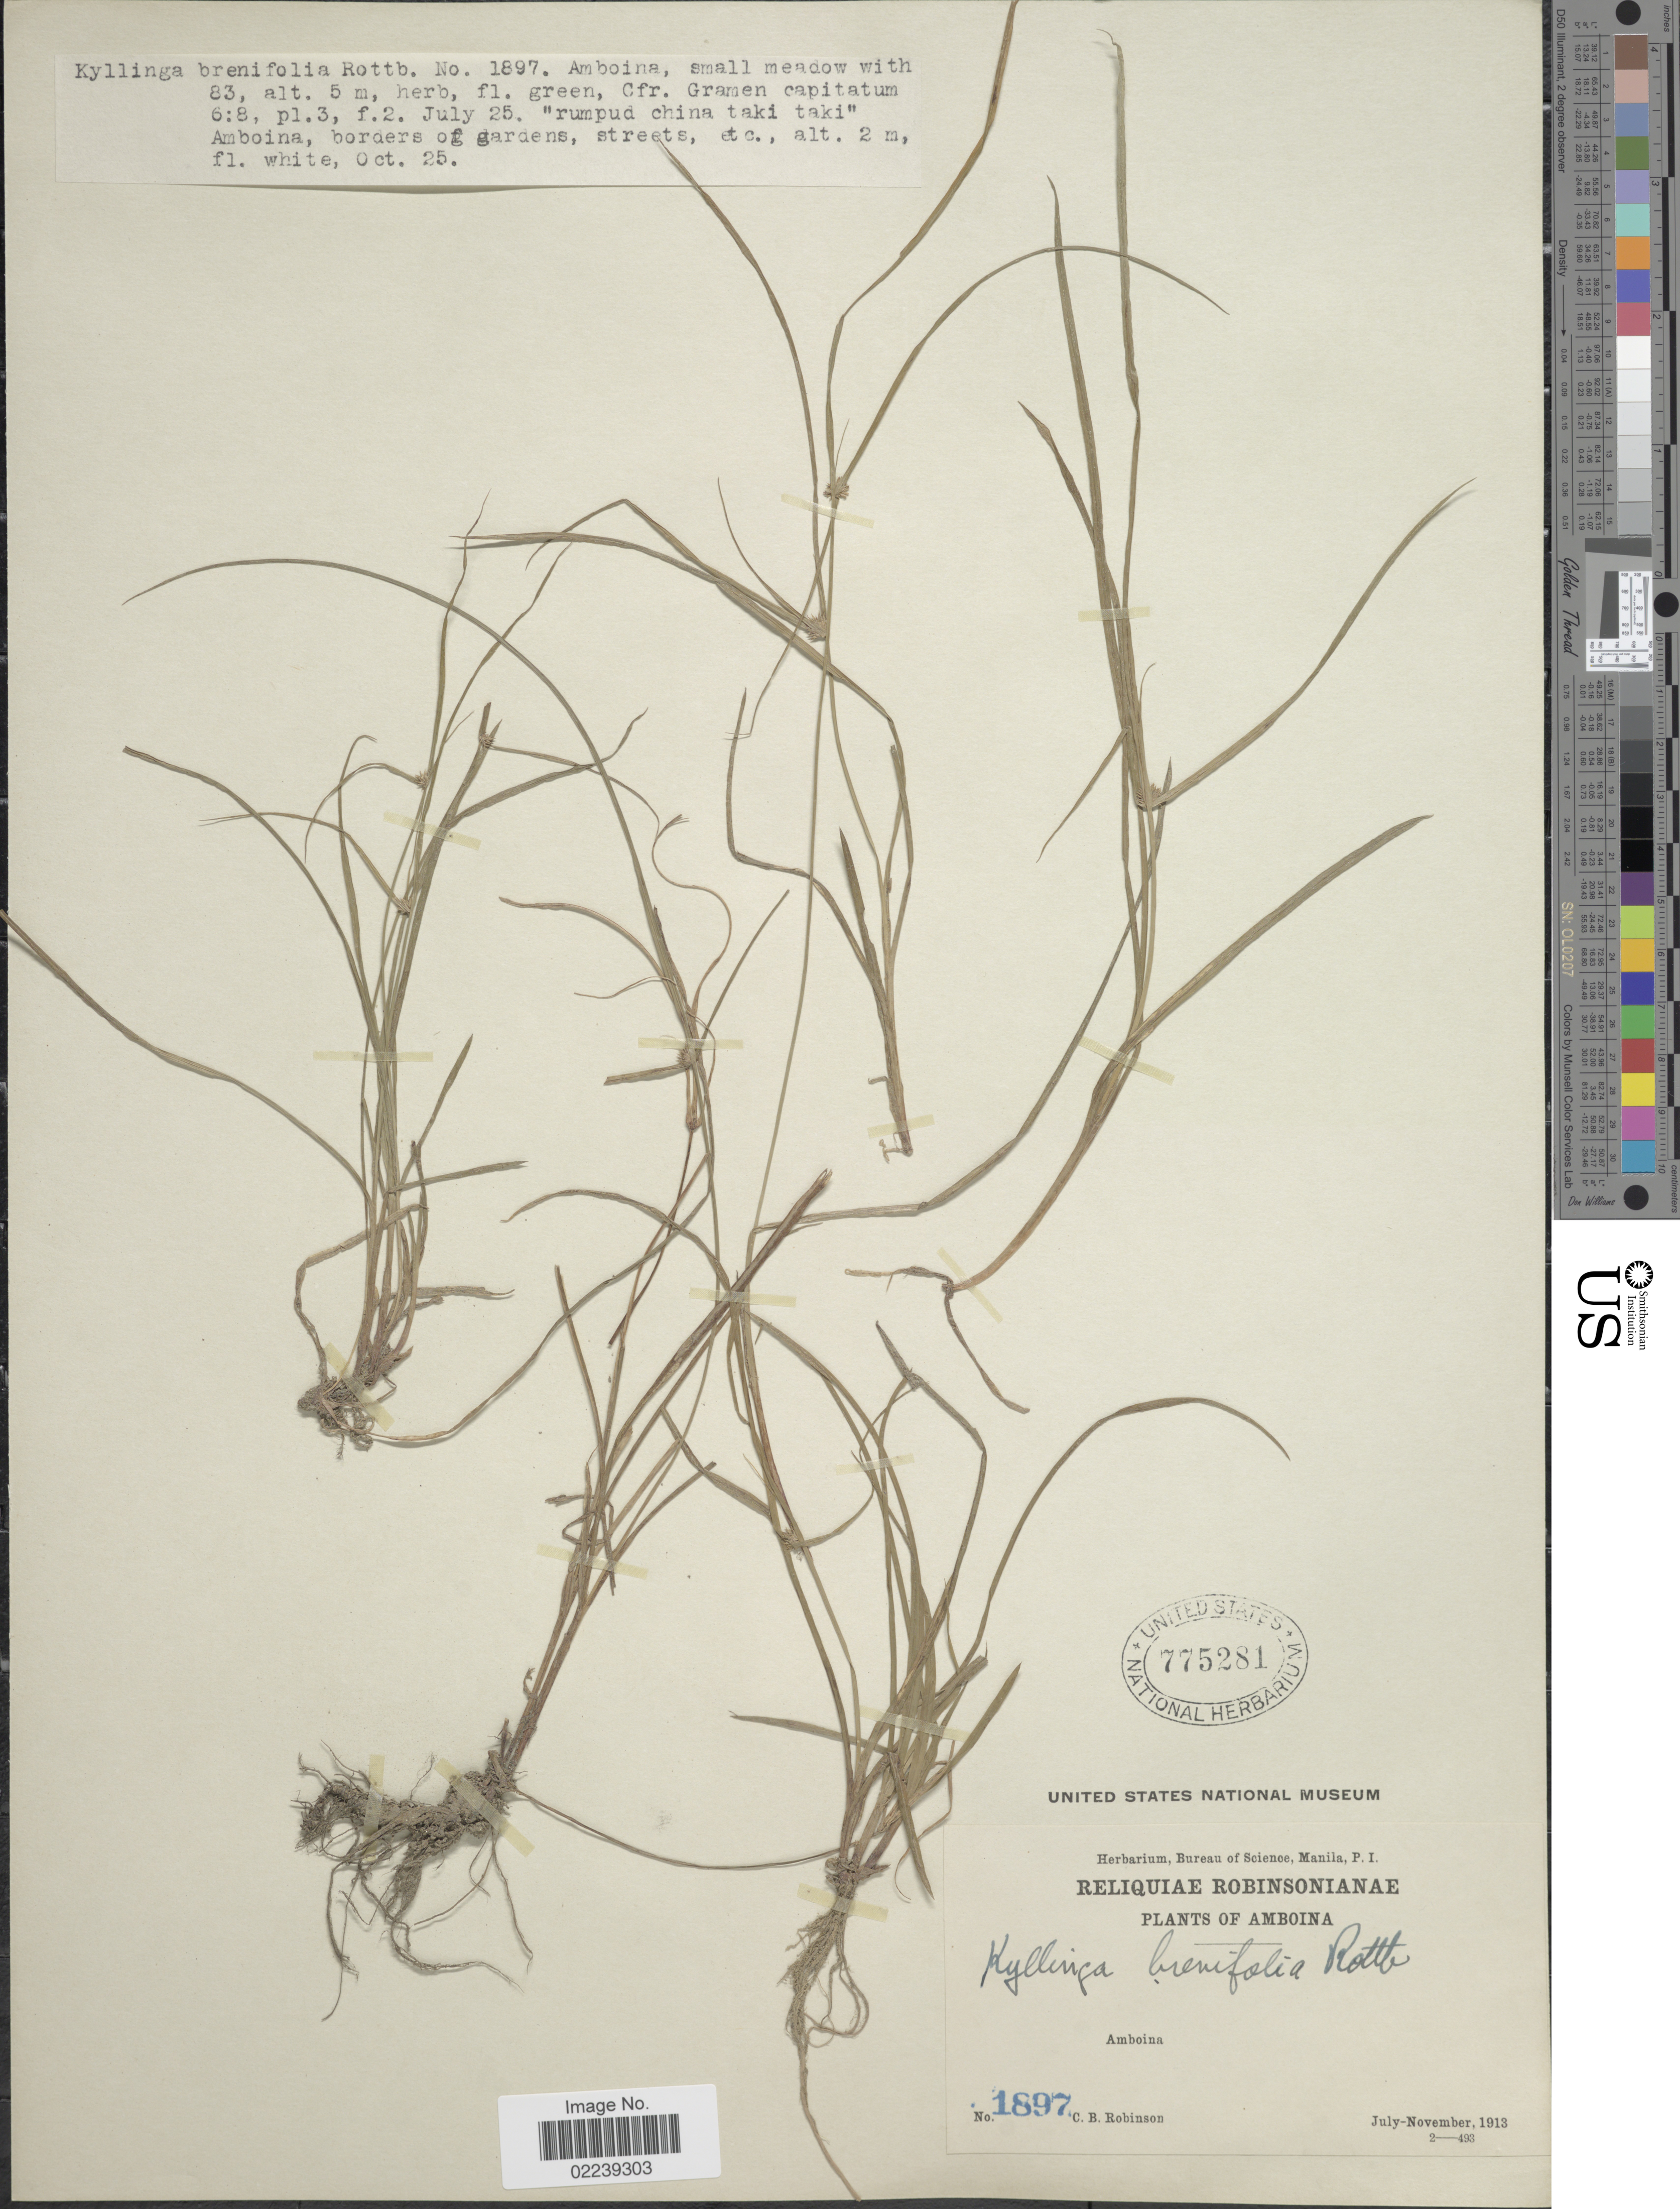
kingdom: Plantae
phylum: Tracheophyta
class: Liliopsida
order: Poales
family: Cyperaceae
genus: Cyperus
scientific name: Cyperus brevifolius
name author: (Rottb.) Hassk.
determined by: Strong, M. T., (US), Smithsonian Institution - National Museum of Natural History (UNITED STATES)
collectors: C. Robinson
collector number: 1897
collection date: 1913-07-25/1913-10-25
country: Indonesia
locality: Amboina, borders of gardens, streets, etc.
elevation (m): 2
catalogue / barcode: US 775281